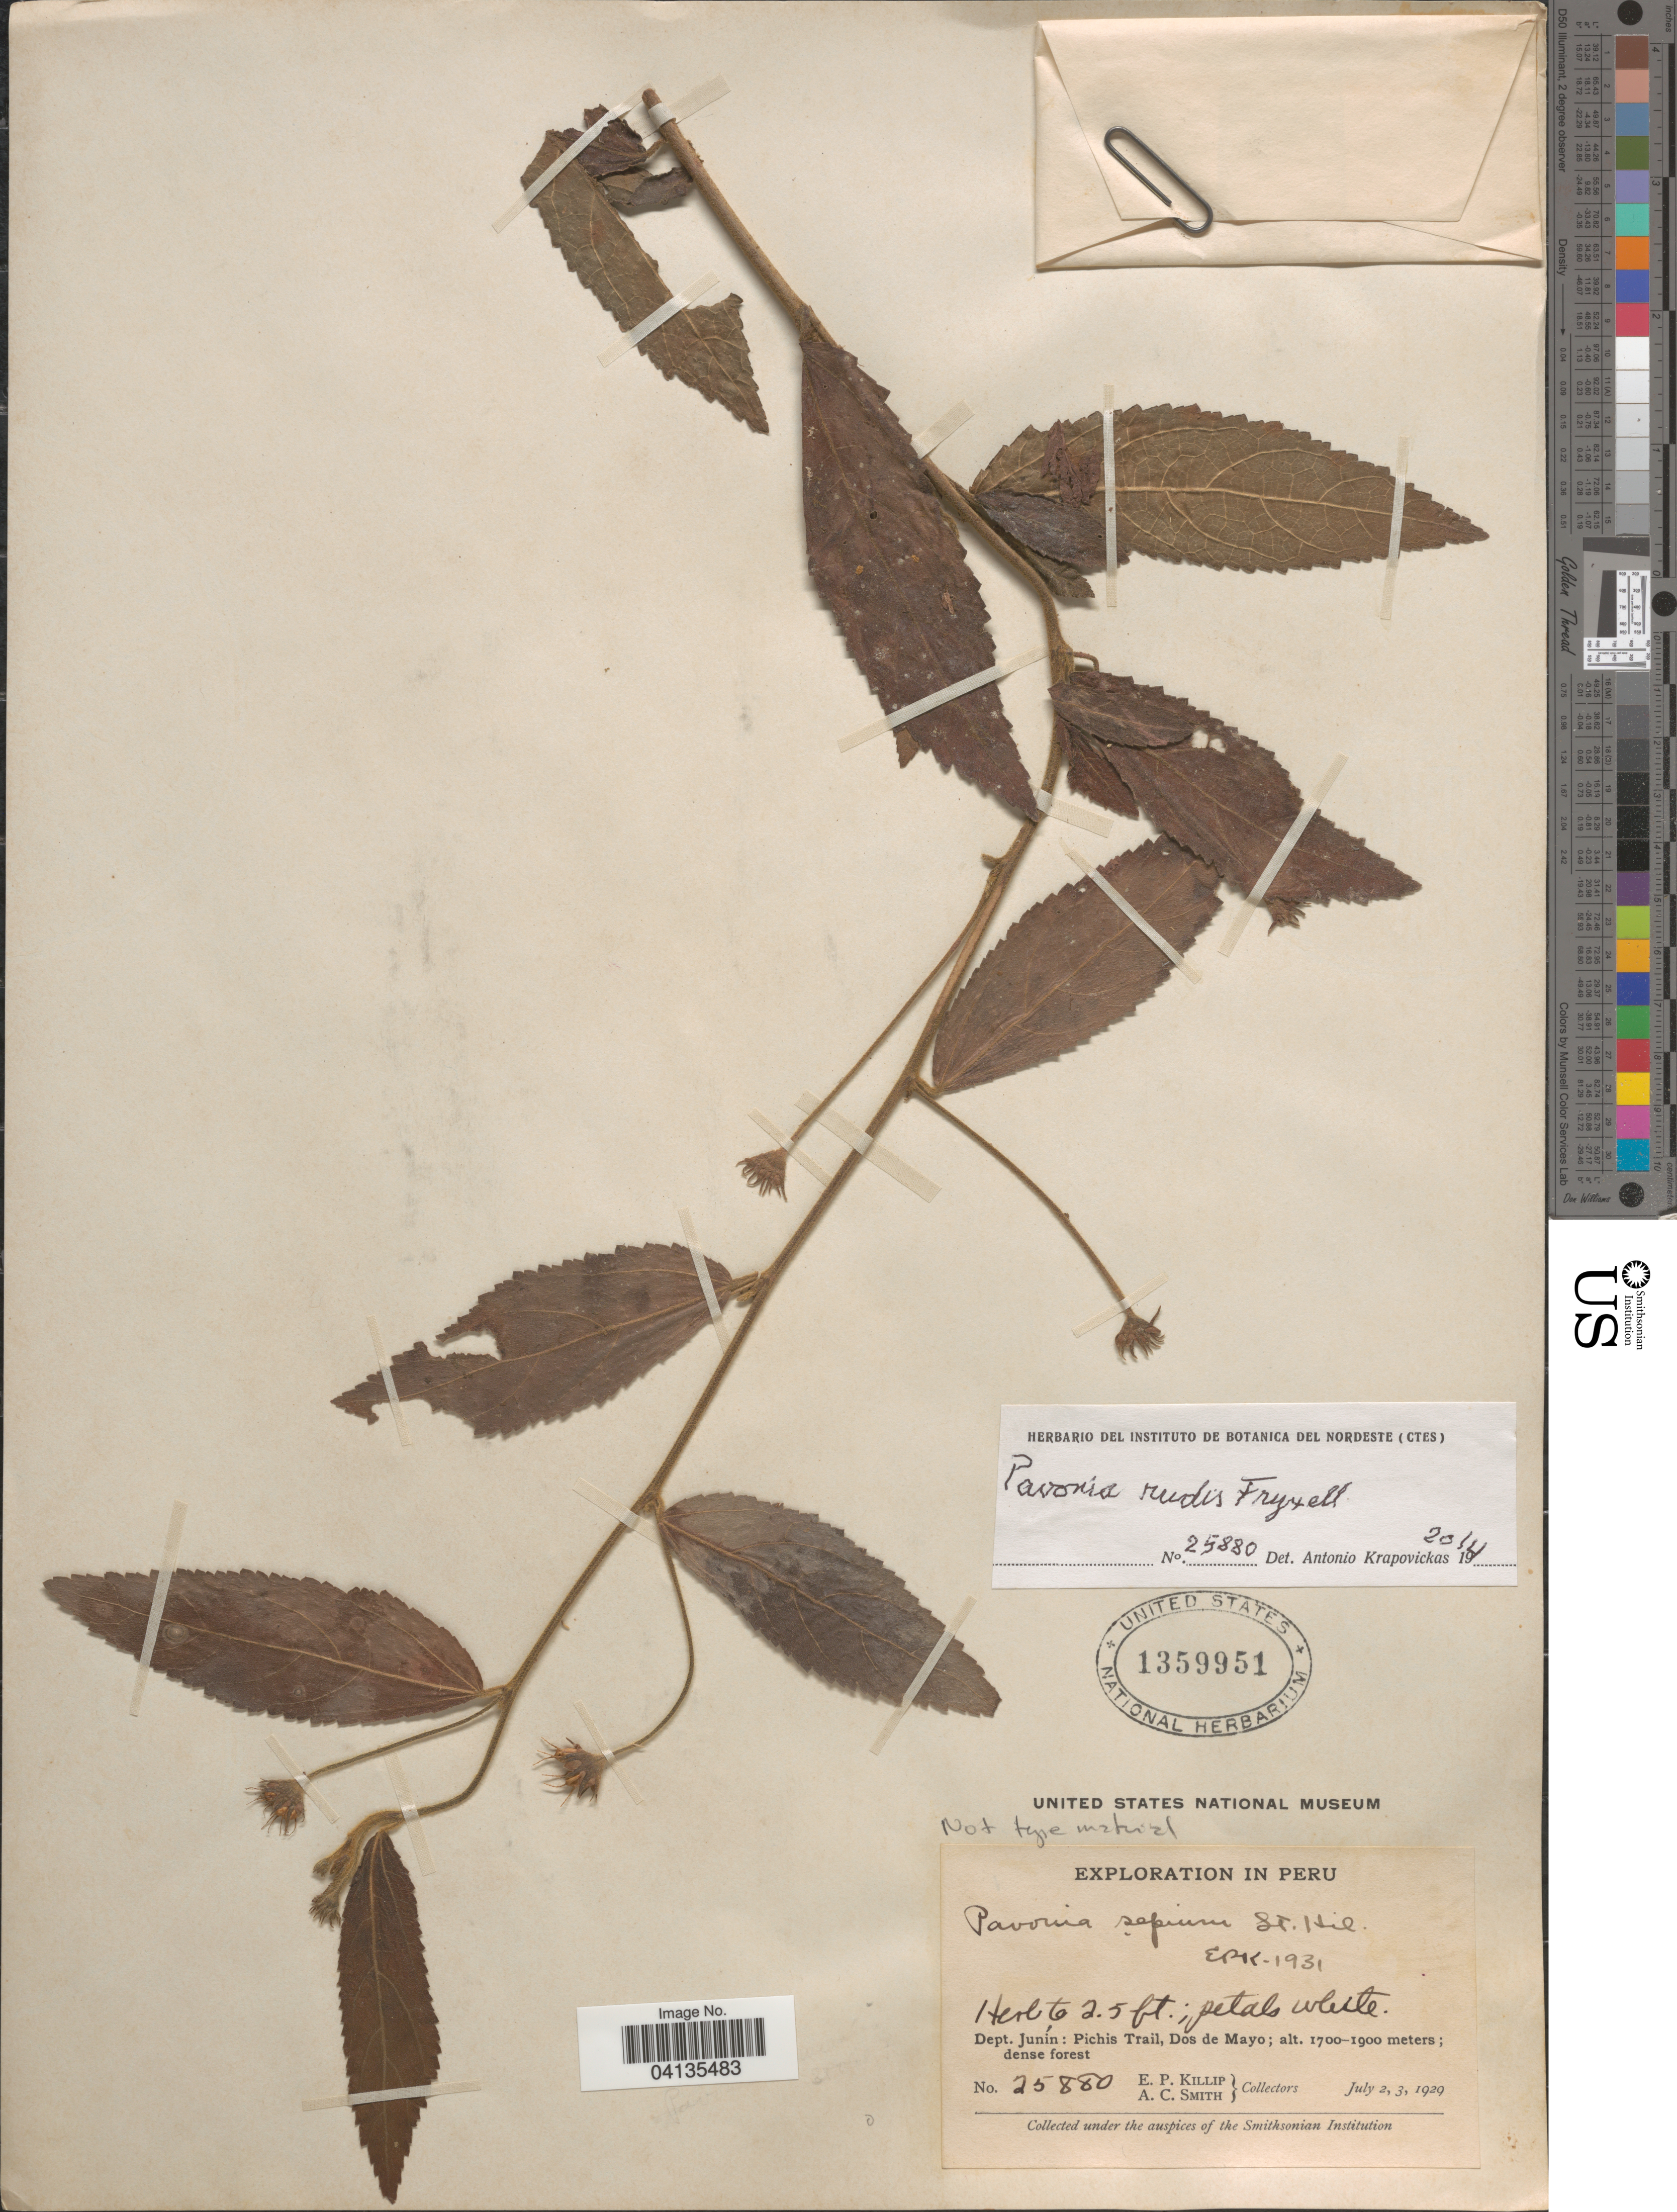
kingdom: Plantae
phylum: Tracheophyta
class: Magnoliopsida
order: Malvales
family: Malvaceae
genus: Pavonia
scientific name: Pavonia rudis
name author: Fryxell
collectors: E. P. Killip & A. C. Smith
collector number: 25880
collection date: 1929-07-02/1929-07-03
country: Peru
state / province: Junín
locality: Exploration in Peru. Dept. Junín: Pichis Trail, Dos de Mayo.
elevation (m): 1700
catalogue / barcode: US 1359951